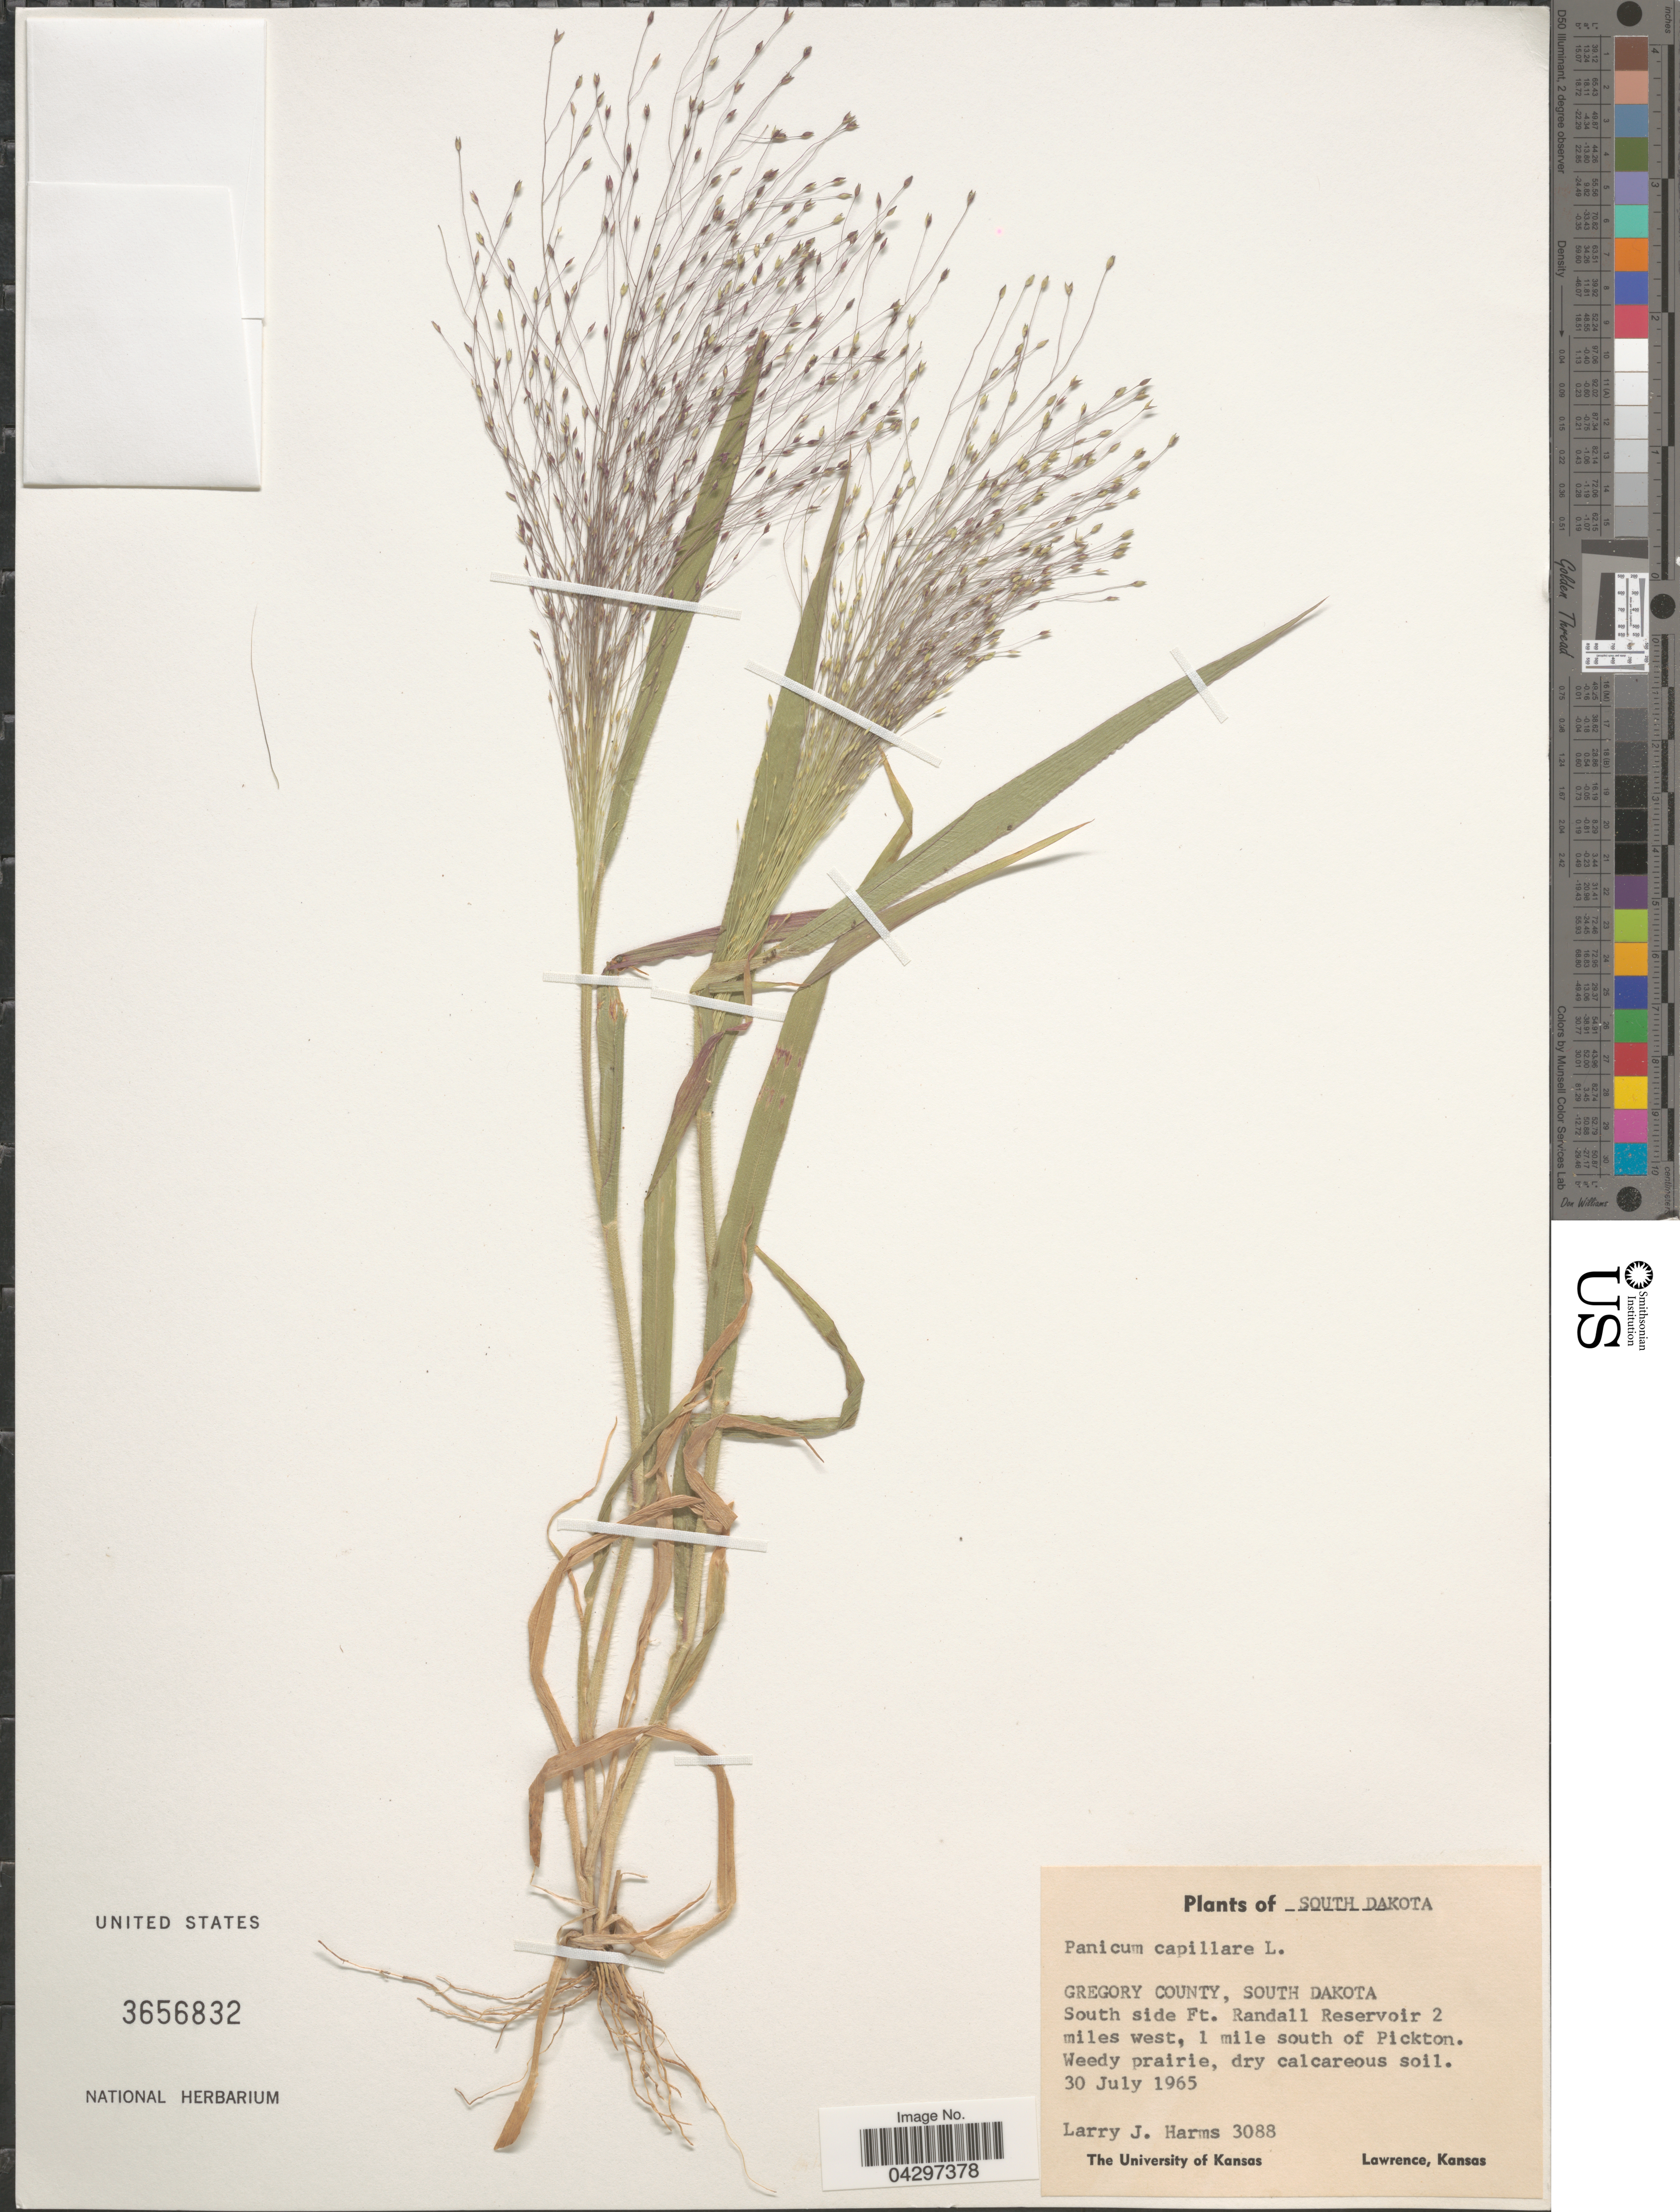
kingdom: Plantae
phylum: Tracheophyta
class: Liliopsida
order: Poales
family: Poaceae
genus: Panicum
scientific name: Panicum capillare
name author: L.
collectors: L. Harms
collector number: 3088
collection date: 1965-07-30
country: United States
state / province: South Dakota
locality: Gregory County. South side Ft. Randall Reservoir 2 miles west, 1 mile south of Pickton.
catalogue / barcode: US 3656832